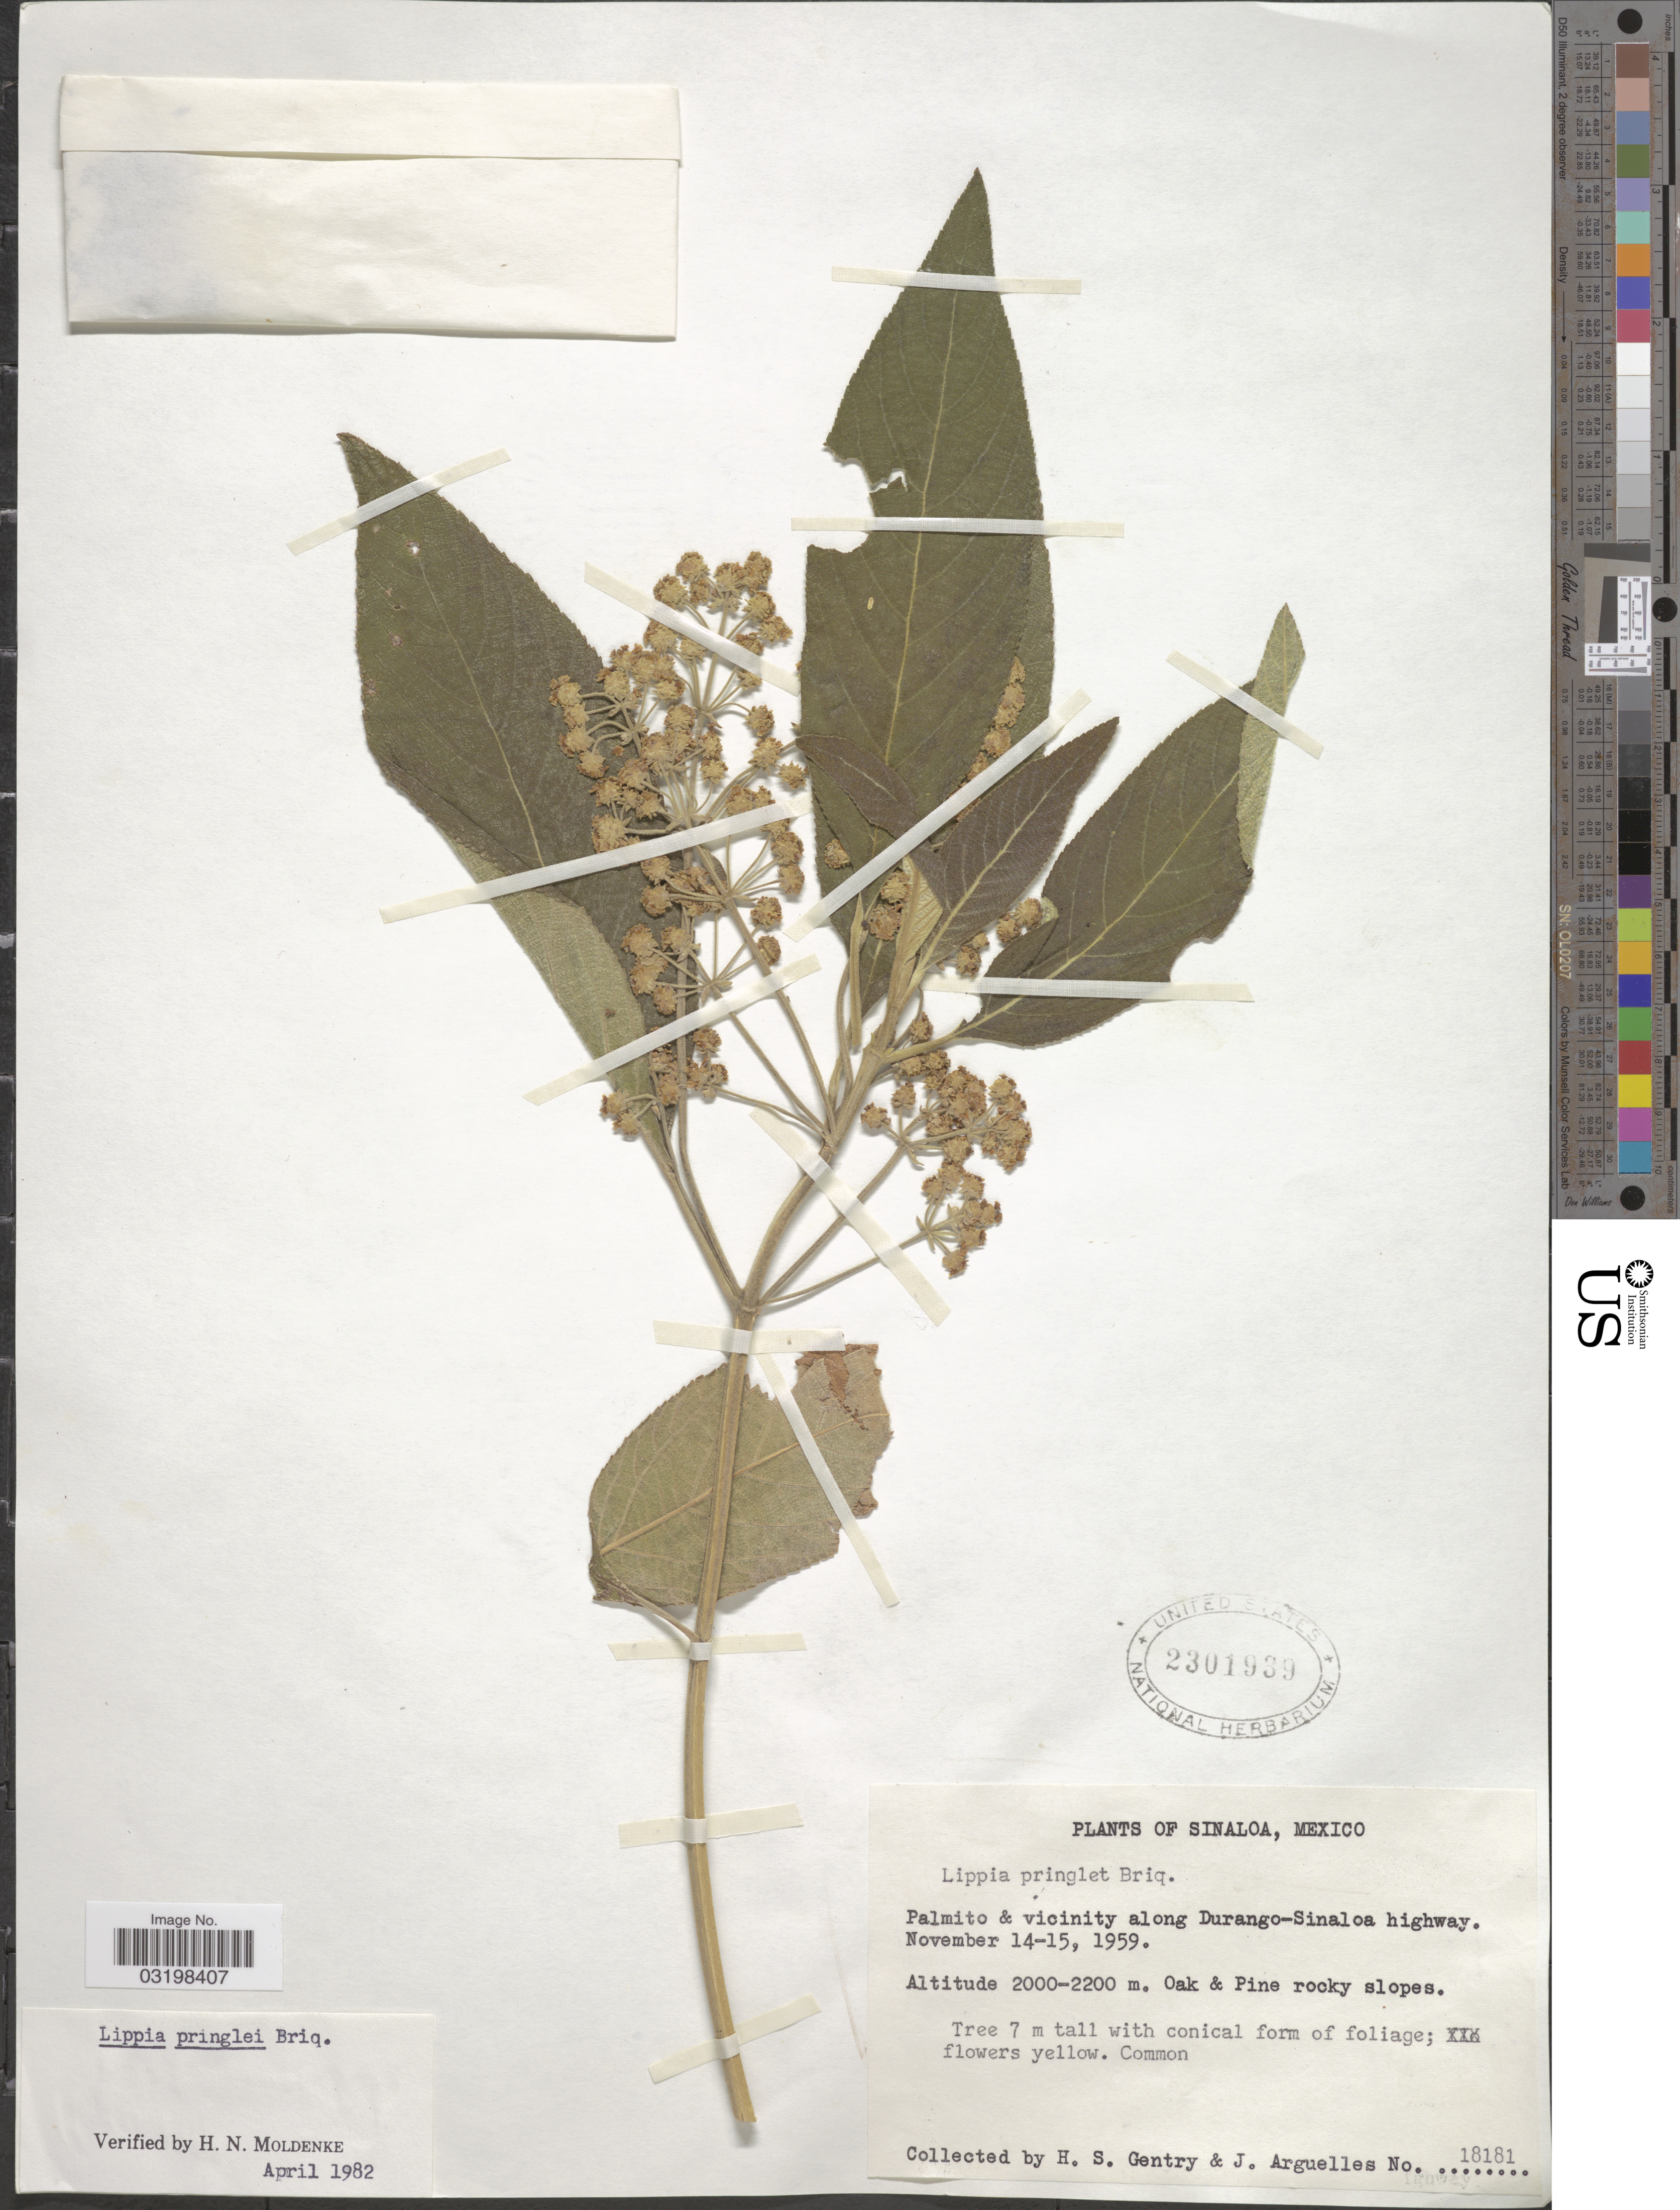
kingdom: Plantae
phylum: Tracheophyta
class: Magnoliopsida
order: Lamiales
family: Verbenaceae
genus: Lippia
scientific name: Lippia umbellata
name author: Cav.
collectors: H. S. Gentry & J. Arguelles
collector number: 18181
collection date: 1959-11-14/1959-11-15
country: Mexico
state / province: Sinaloa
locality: Palmito & vicinity along Durango-Sinaloa highway.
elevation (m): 2000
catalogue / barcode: US 2301939